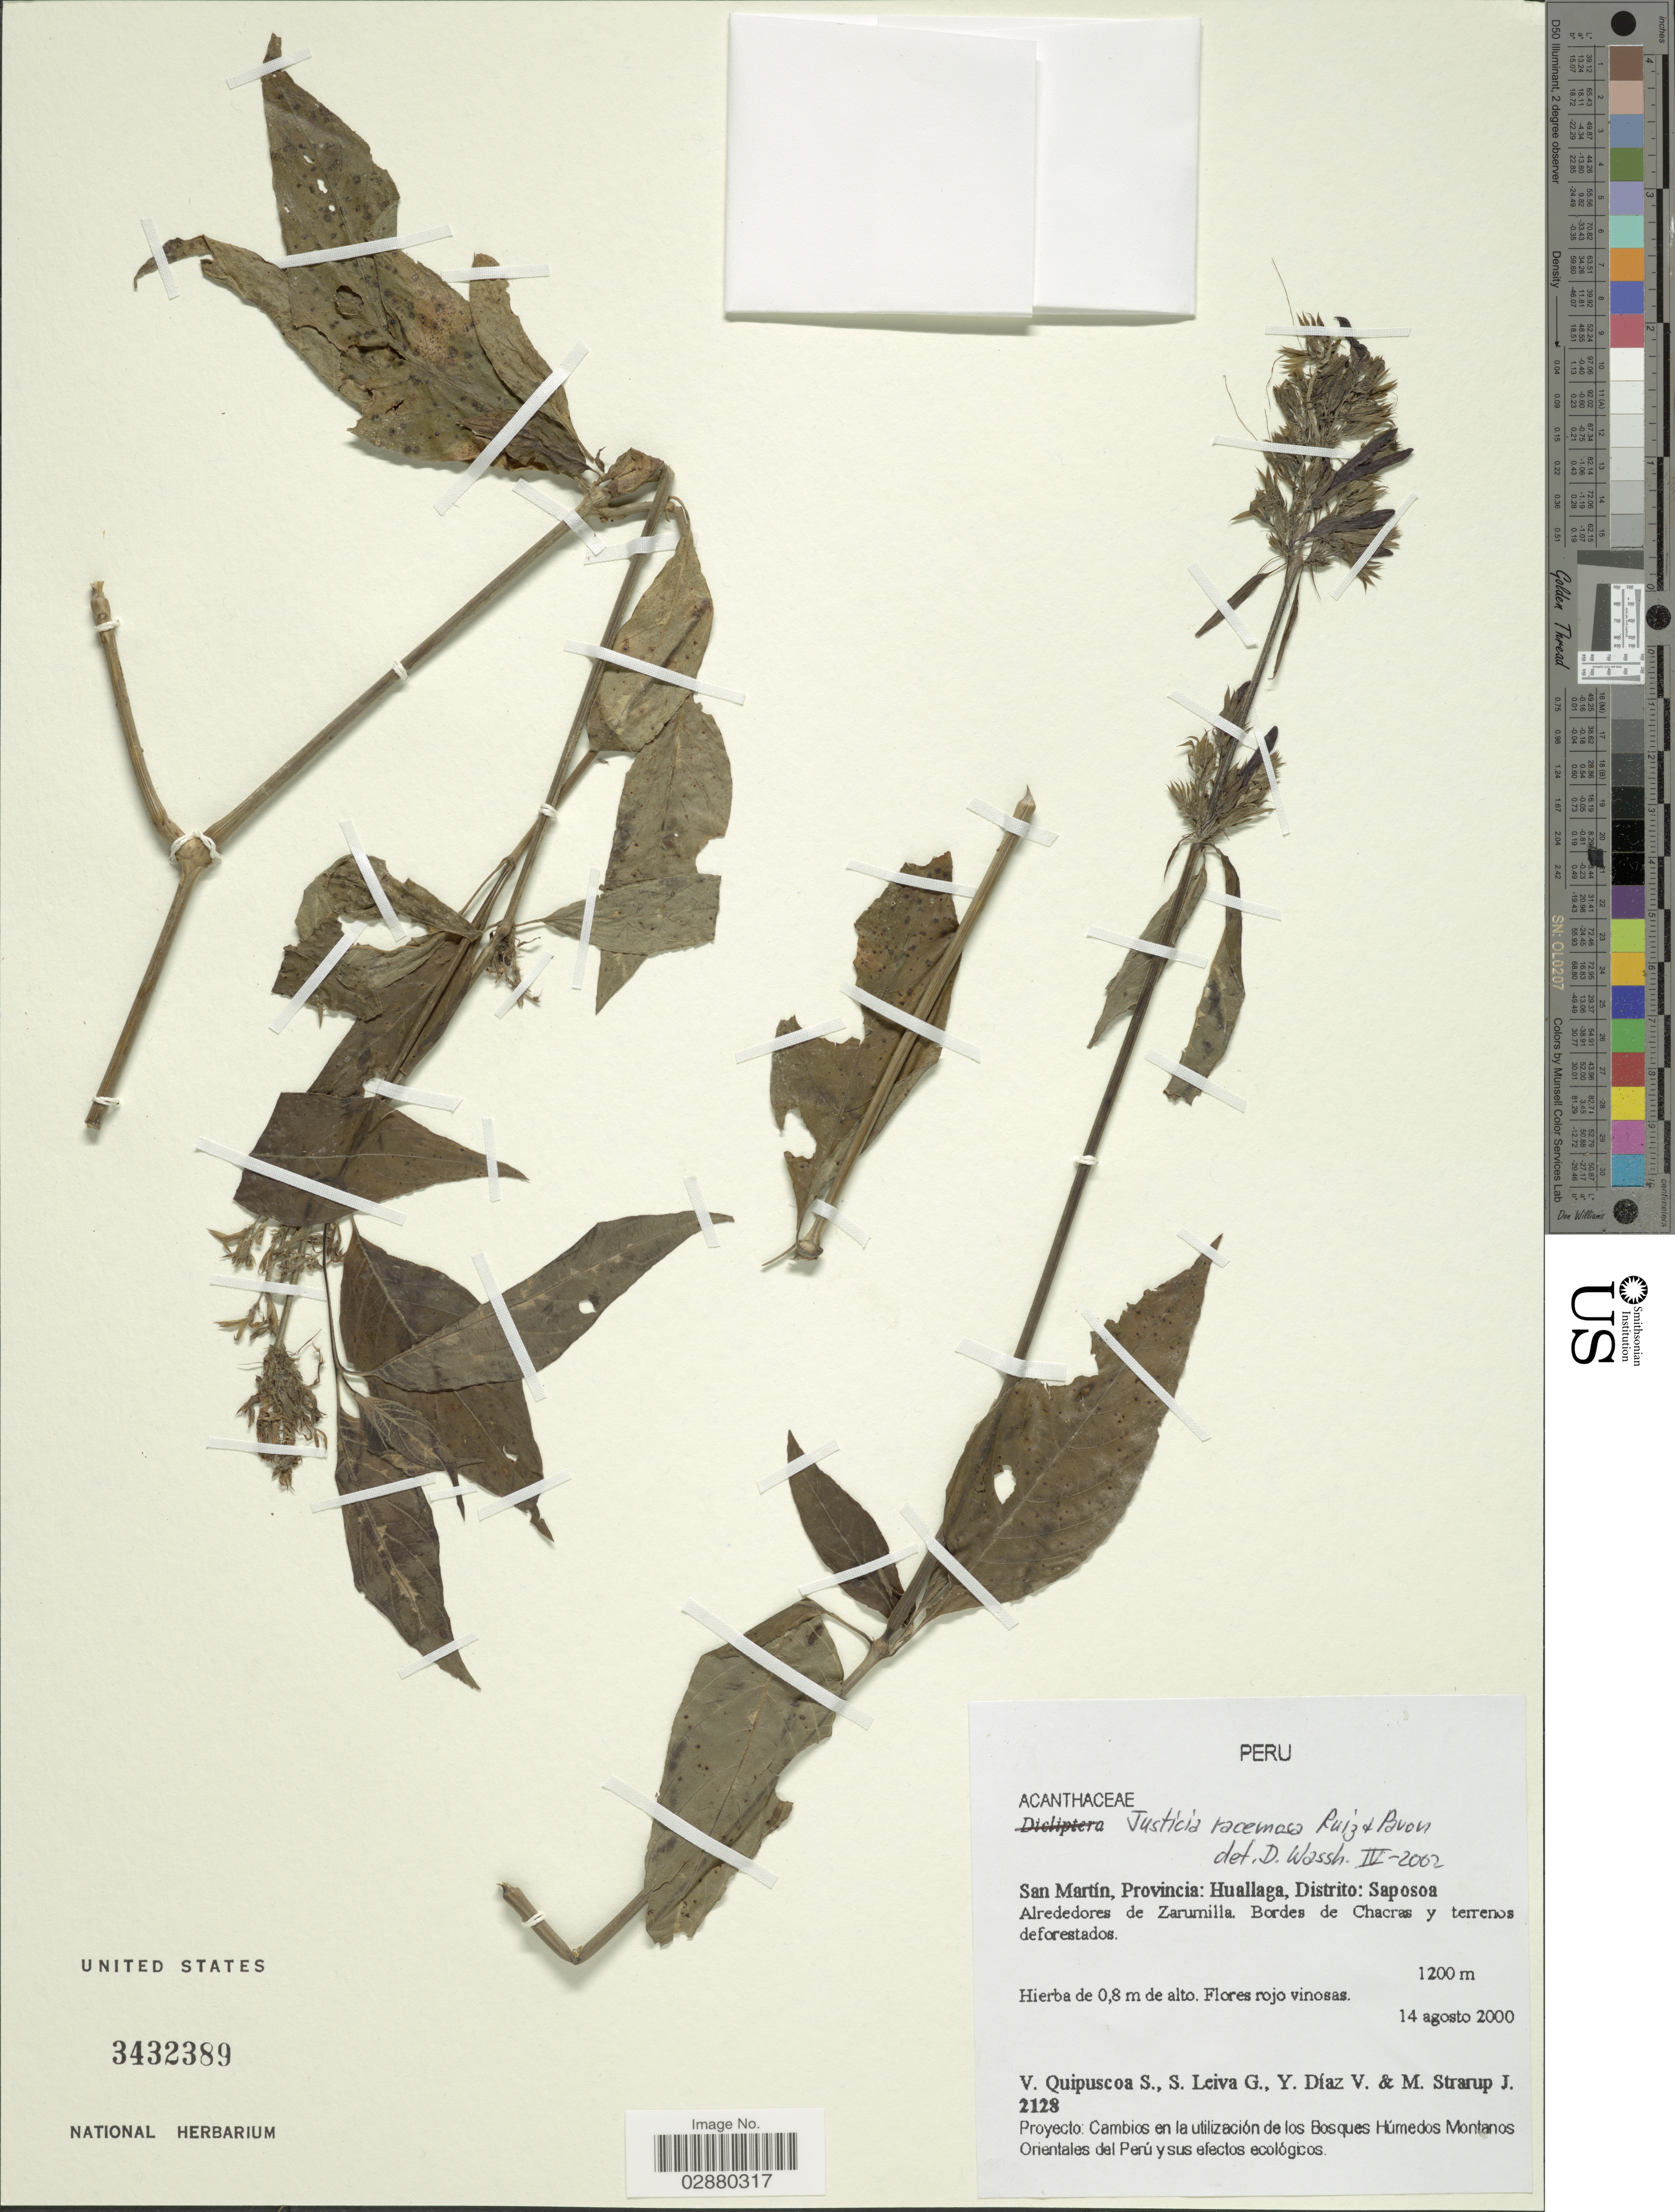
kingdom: Plantae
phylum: Tracheophyta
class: Magnoliopsida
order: Lamiales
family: Acanthaceae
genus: Justicia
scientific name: Justicia racemosa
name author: Ruiz & Pav.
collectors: V. Quipuscoa S., S. Leiva G., Y. Diaz V. & M. Strarup J.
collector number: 2128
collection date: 2000-08-14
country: Peru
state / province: San Martín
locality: Provincia: Huallaga, Distrito; Saposoa, Alrededores de Zarumilla.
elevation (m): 1200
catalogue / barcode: US 3432389